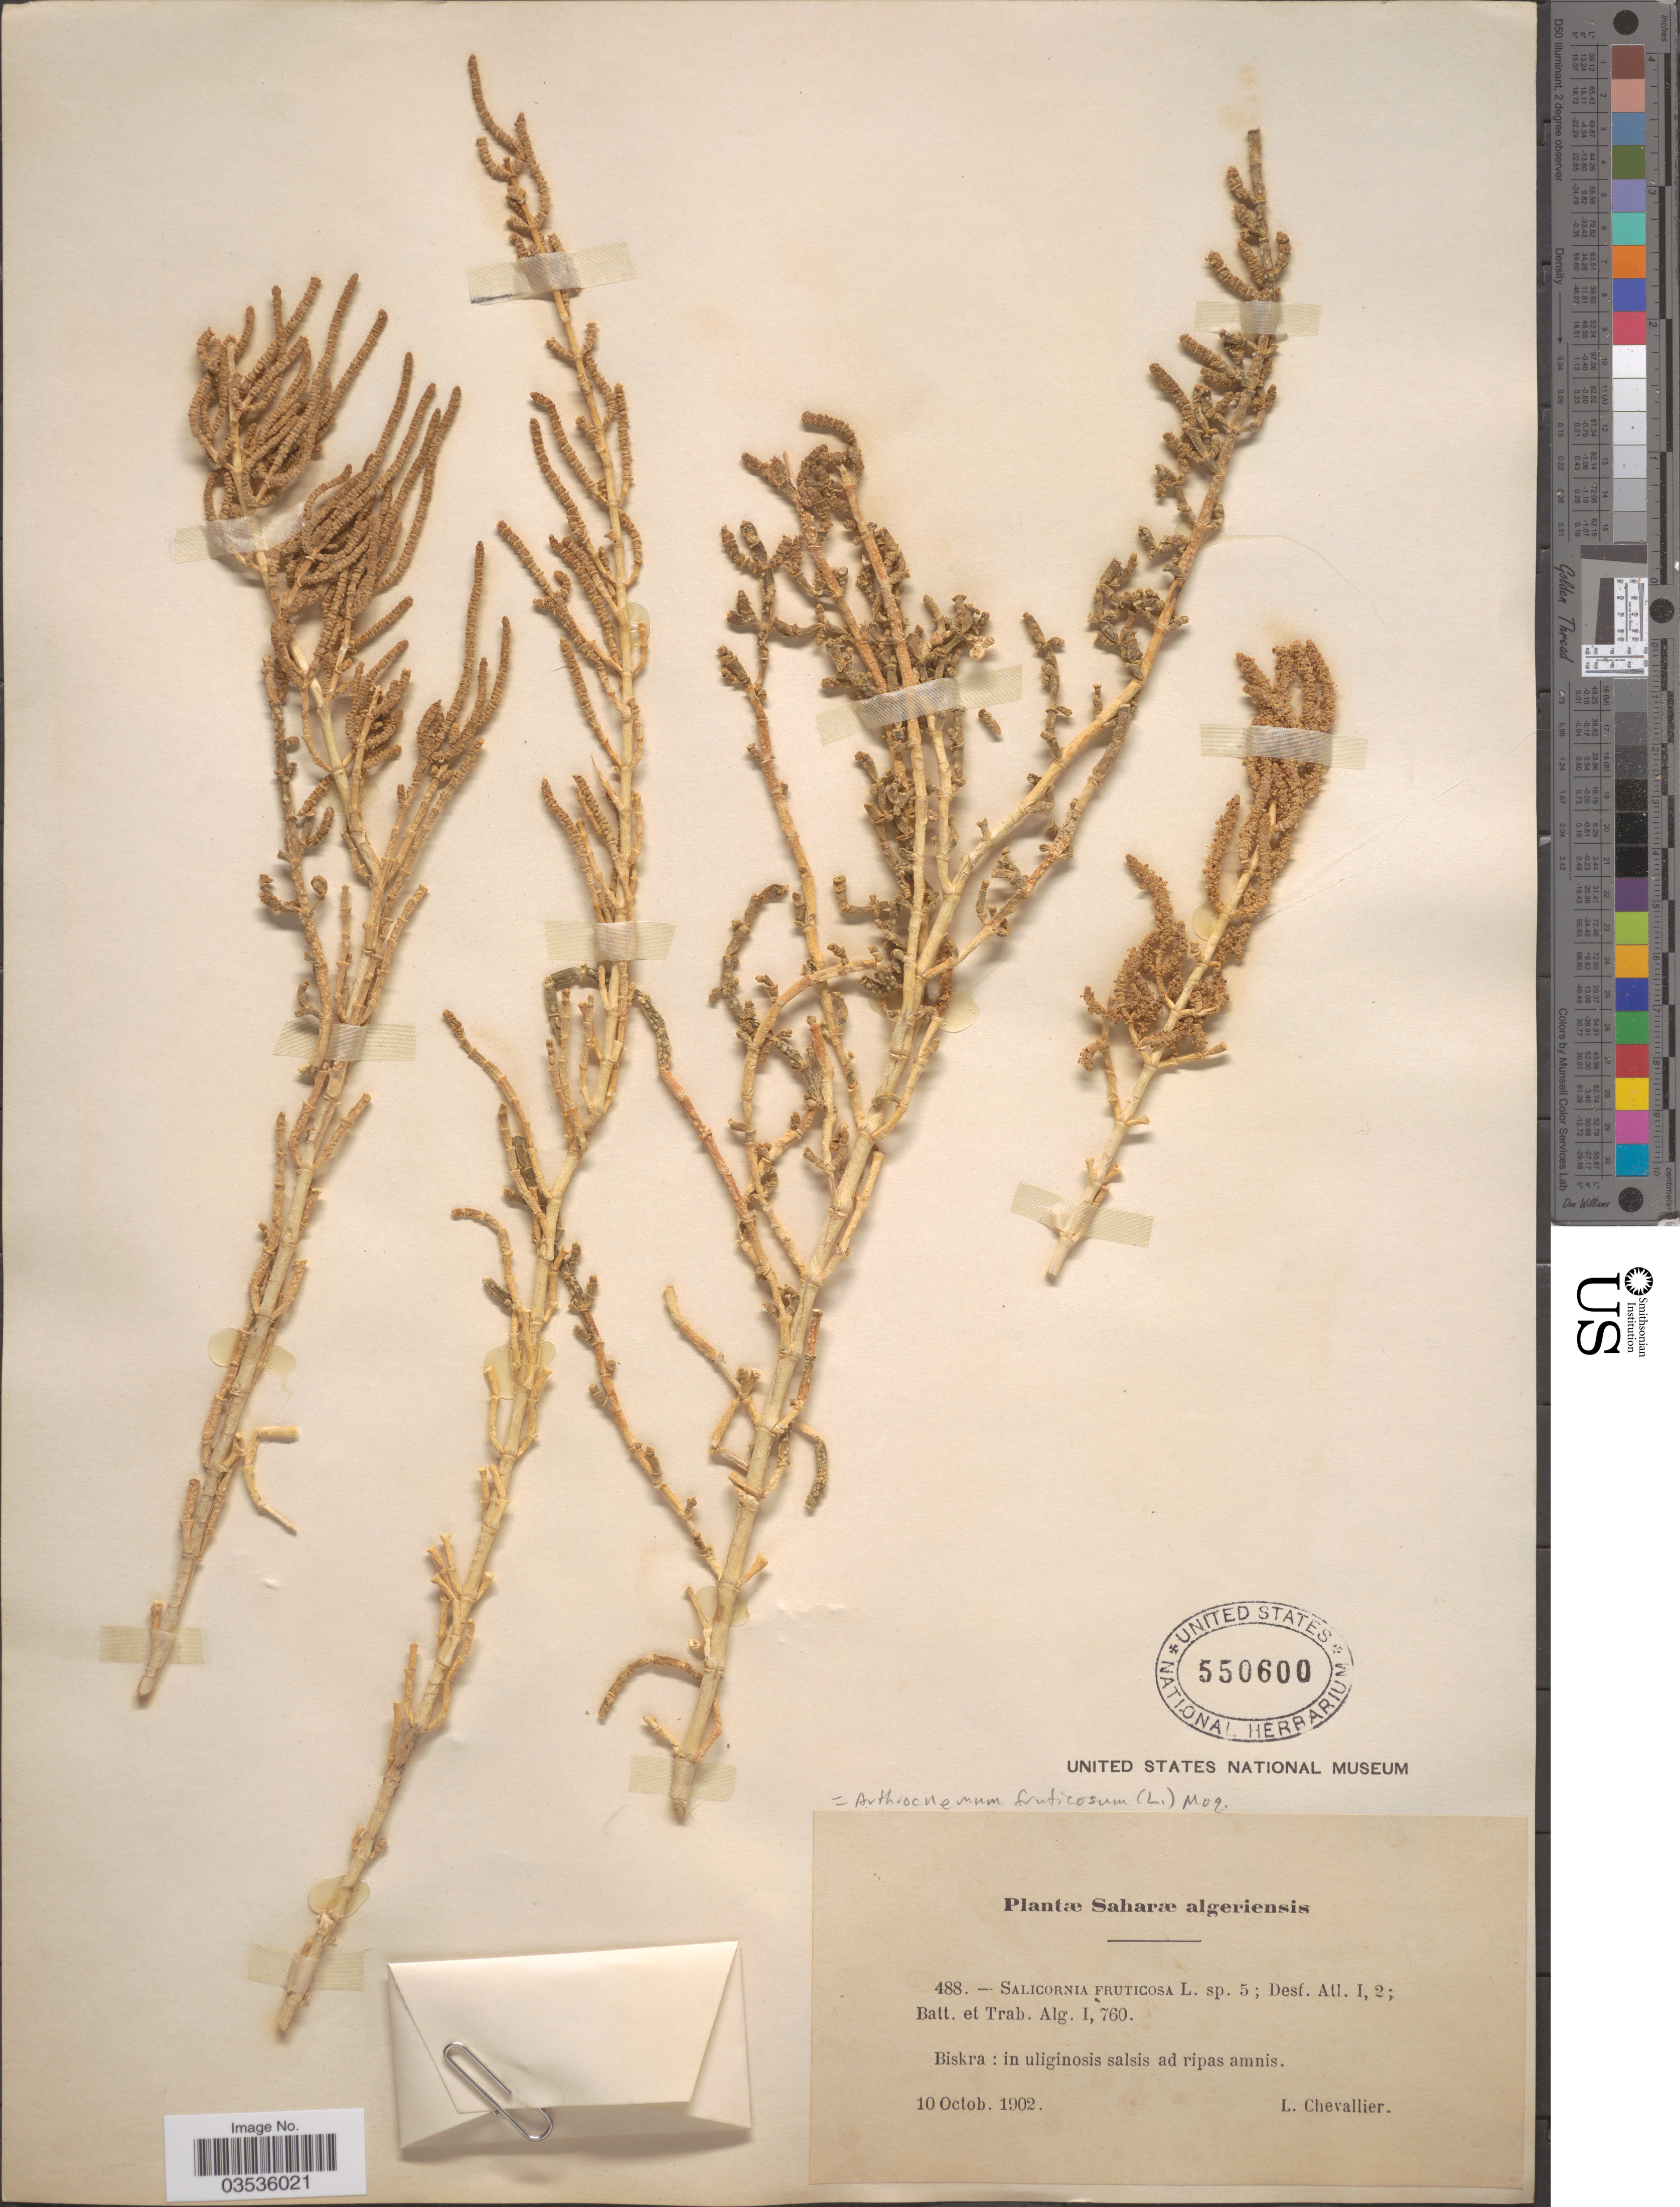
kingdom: Plantae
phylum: Tracheophyta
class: Magnoliopsida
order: Caryophyllales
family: Amaranthaceae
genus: Salicornia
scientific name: Salicornia fruticosa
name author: (L.) L.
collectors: L. Chevallier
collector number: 488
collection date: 1902-10-10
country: Algeria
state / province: Biskra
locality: Saharæ algeriensis. In uliginosis salsis ad ripas amnis.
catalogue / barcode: US 550600